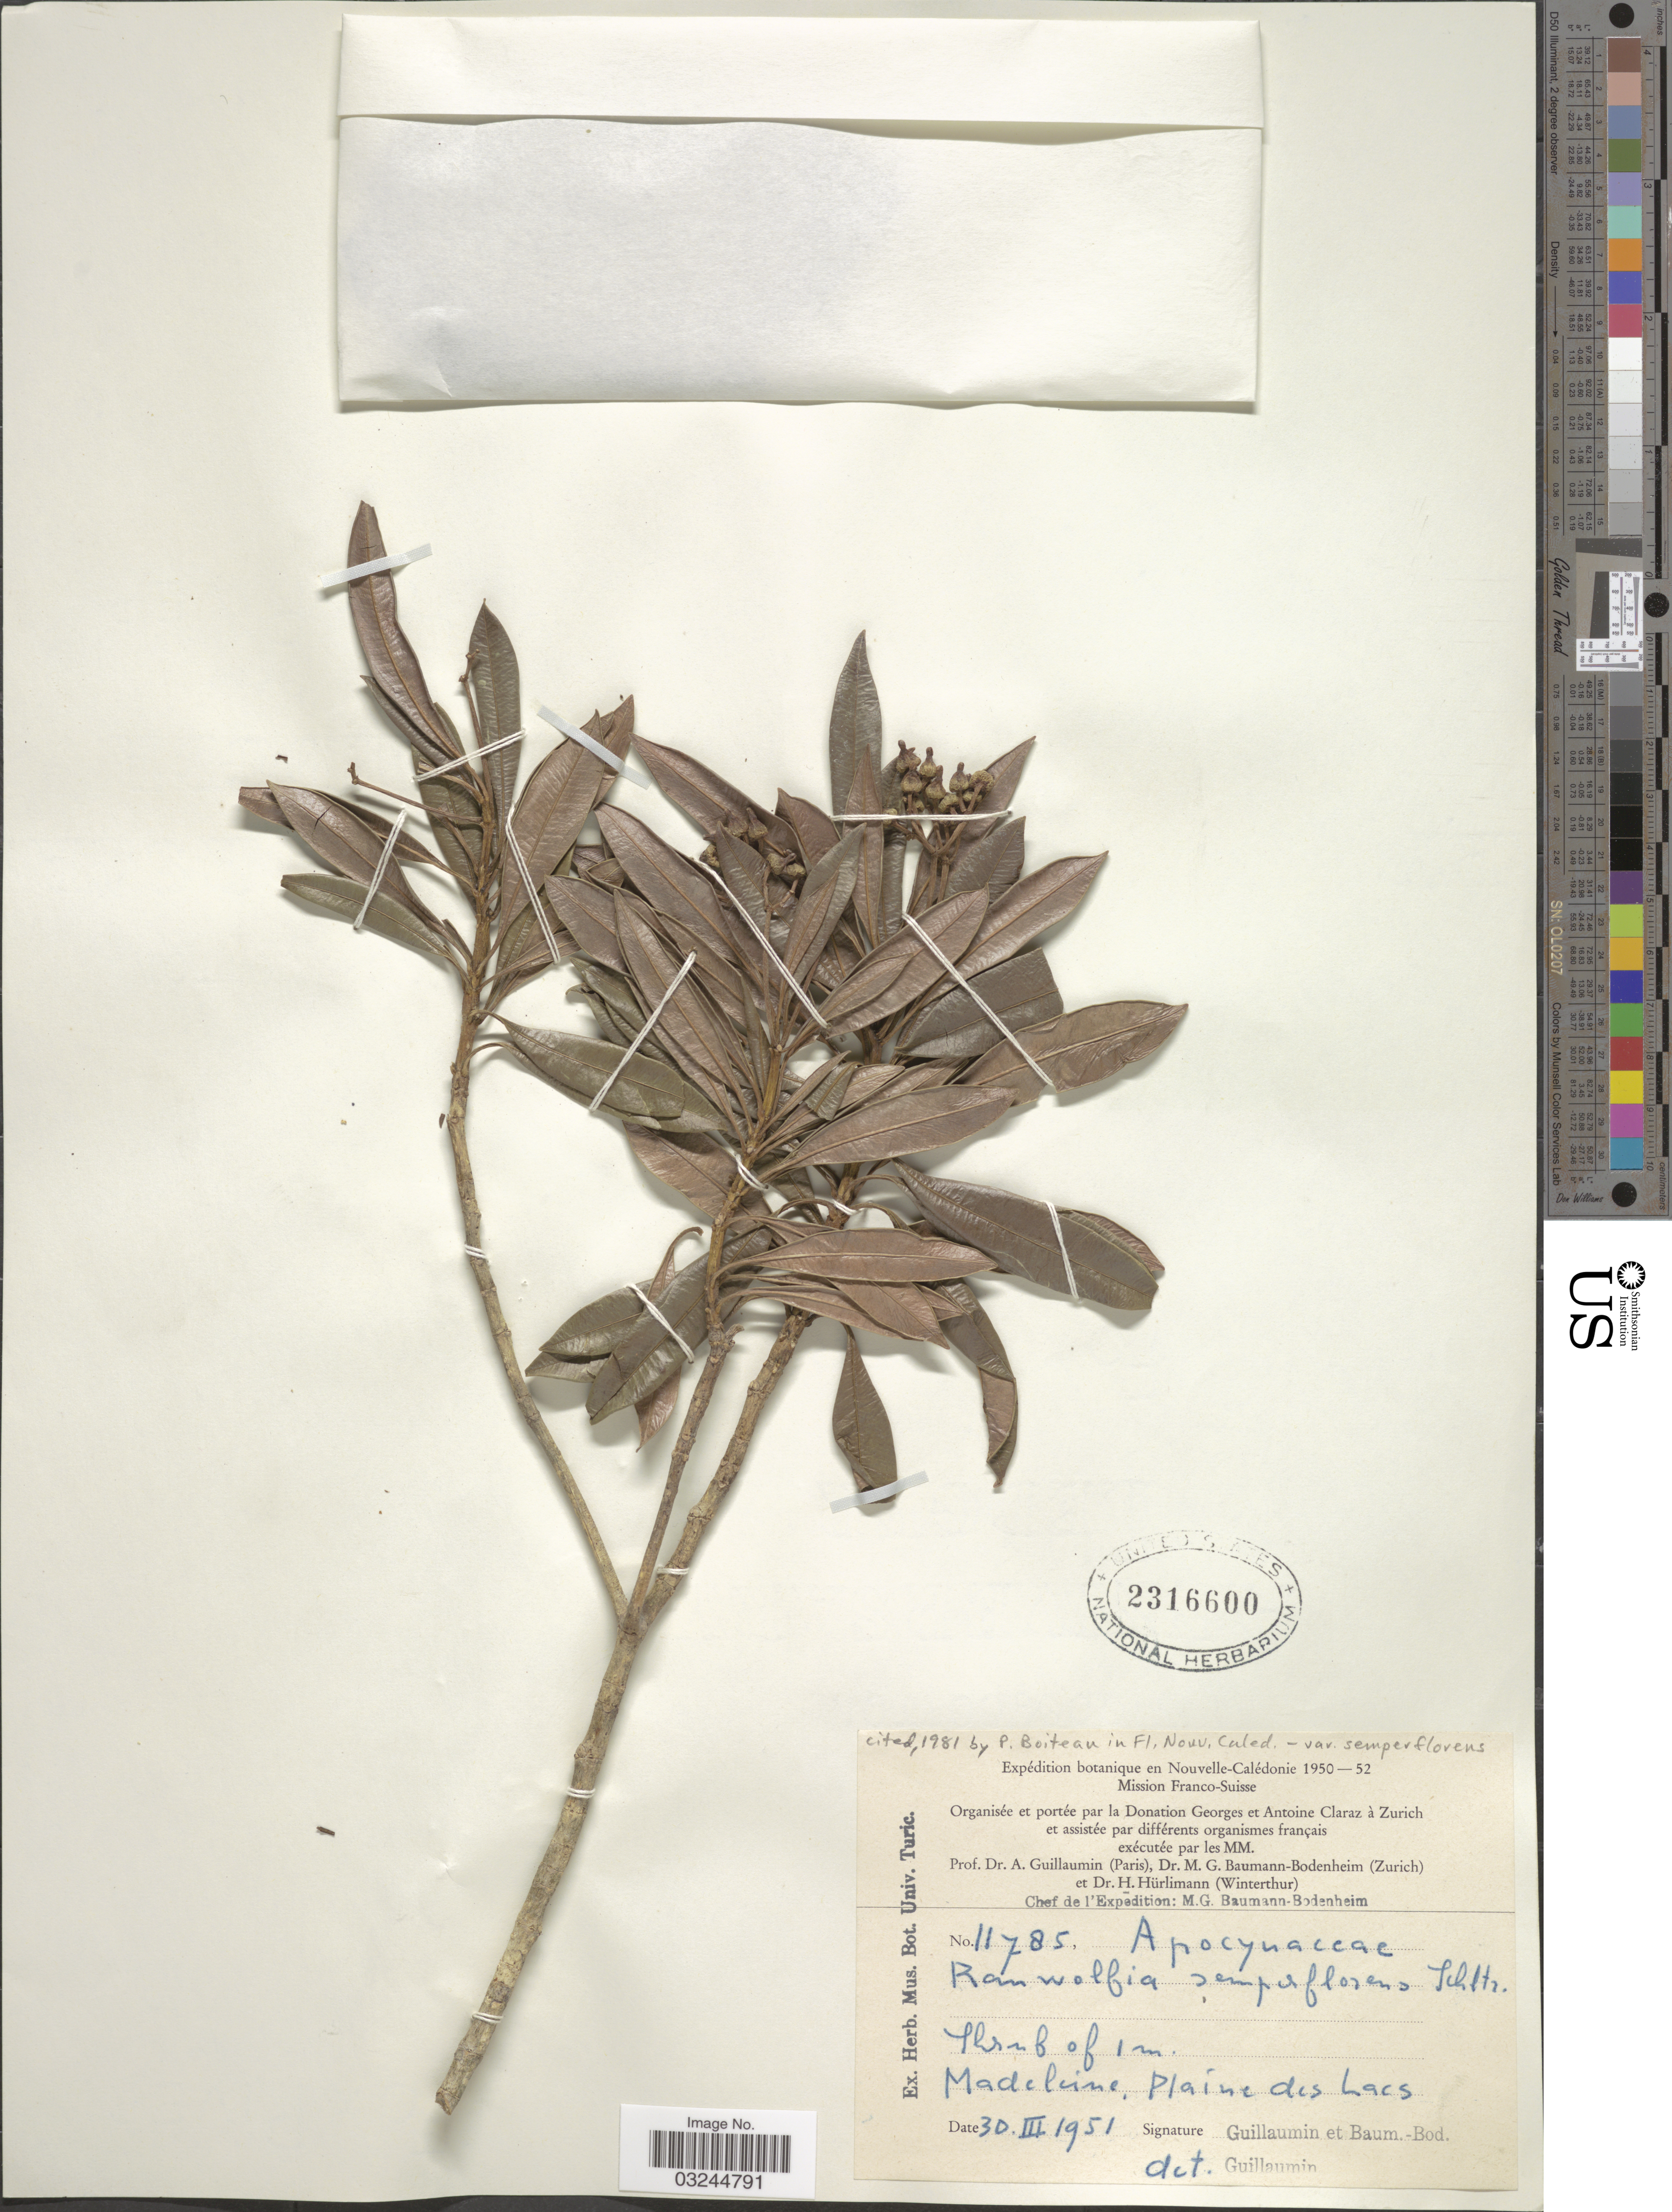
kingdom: Plantae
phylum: Tracheophyta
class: Magnoliopsida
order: Gentianales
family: Apocynaceae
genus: Rauvolfia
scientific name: Rauvolfia semperflorens var. semperflorens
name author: (Müll. Arg.) Schltr.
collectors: A. Guillaumin & M. G. Baumann-Bodenheim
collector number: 11785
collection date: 1951-03-30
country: New Caledonia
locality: Nouvelle-Calédonie. Madeleine, Plaine des Lacs.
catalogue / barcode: US 2316600